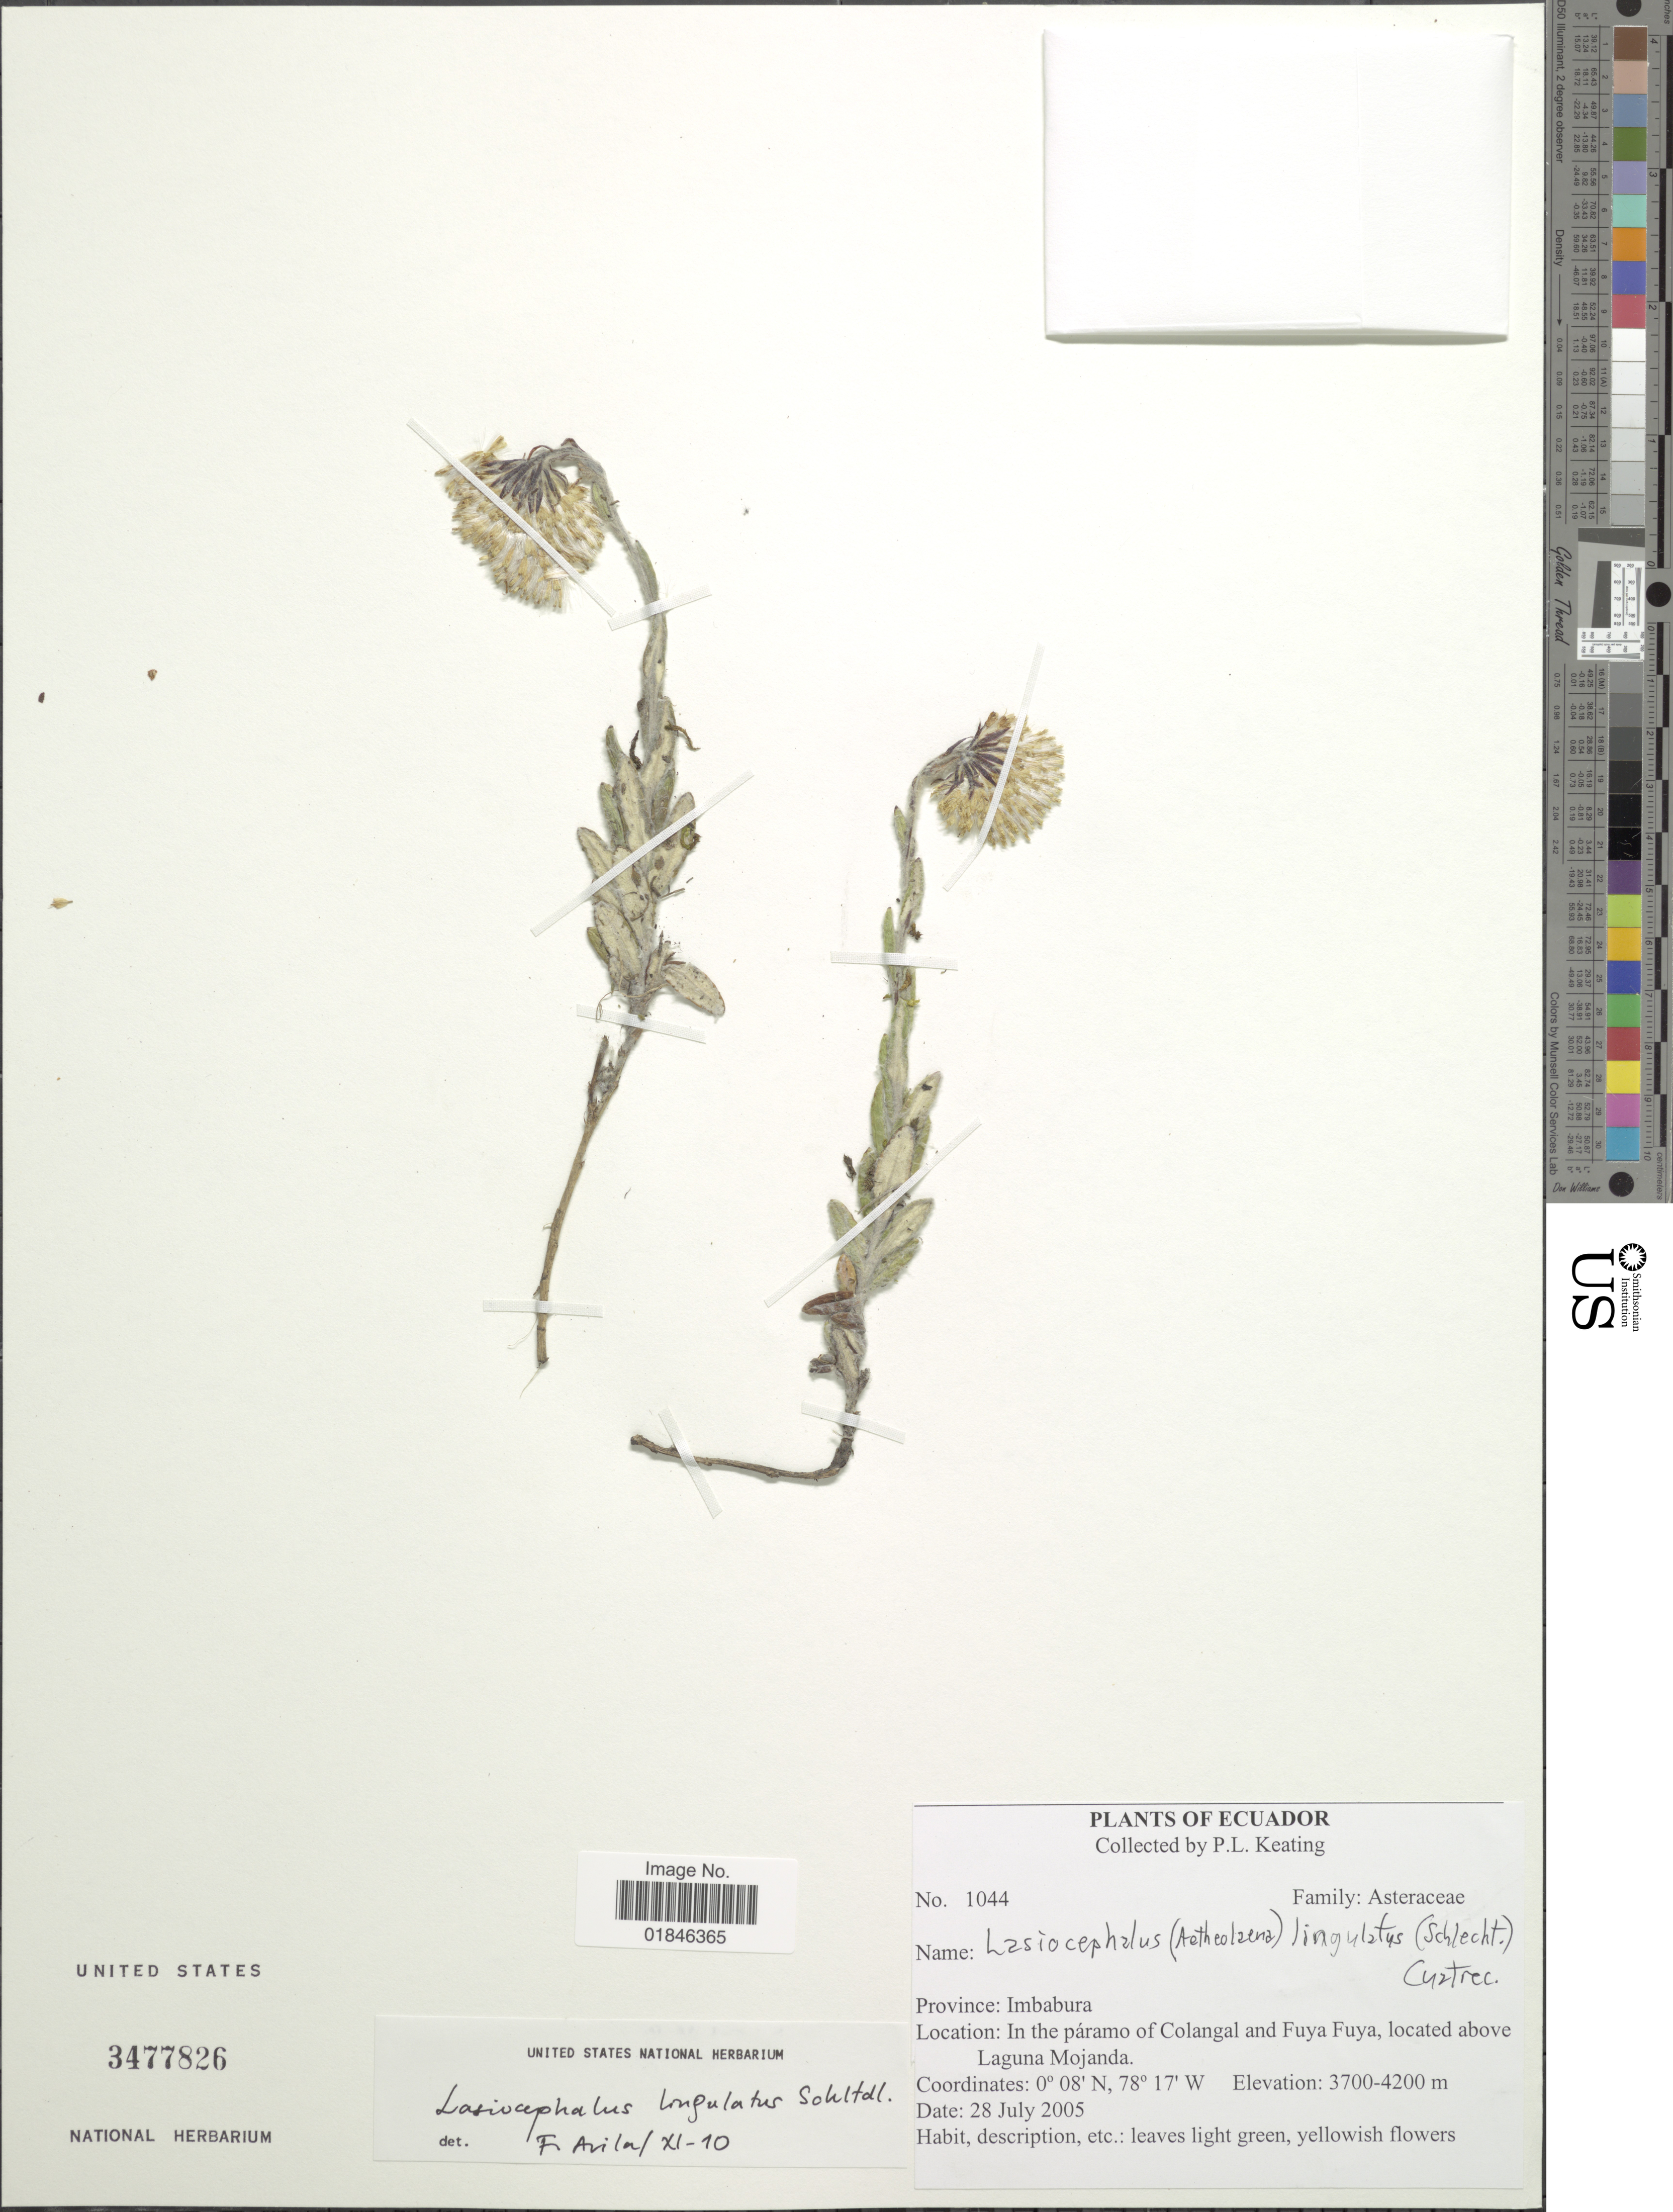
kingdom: Plantae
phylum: Tracheophyta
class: Magnoliopsida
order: Asterales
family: Asteraceae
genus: Senecio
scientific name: Senecio lingulatus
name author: (Schltdl.) Cuatrec.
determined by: Salomon, Luciana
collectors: P. Keating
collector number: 1044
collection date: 2005-07-28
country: Ecuador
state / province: Imbabura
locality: Province: Imbabura, In the paramo of Colangal and Fuya Fuya, located above Laguna Mojanda.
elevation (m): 3700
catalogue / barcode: US 3477826